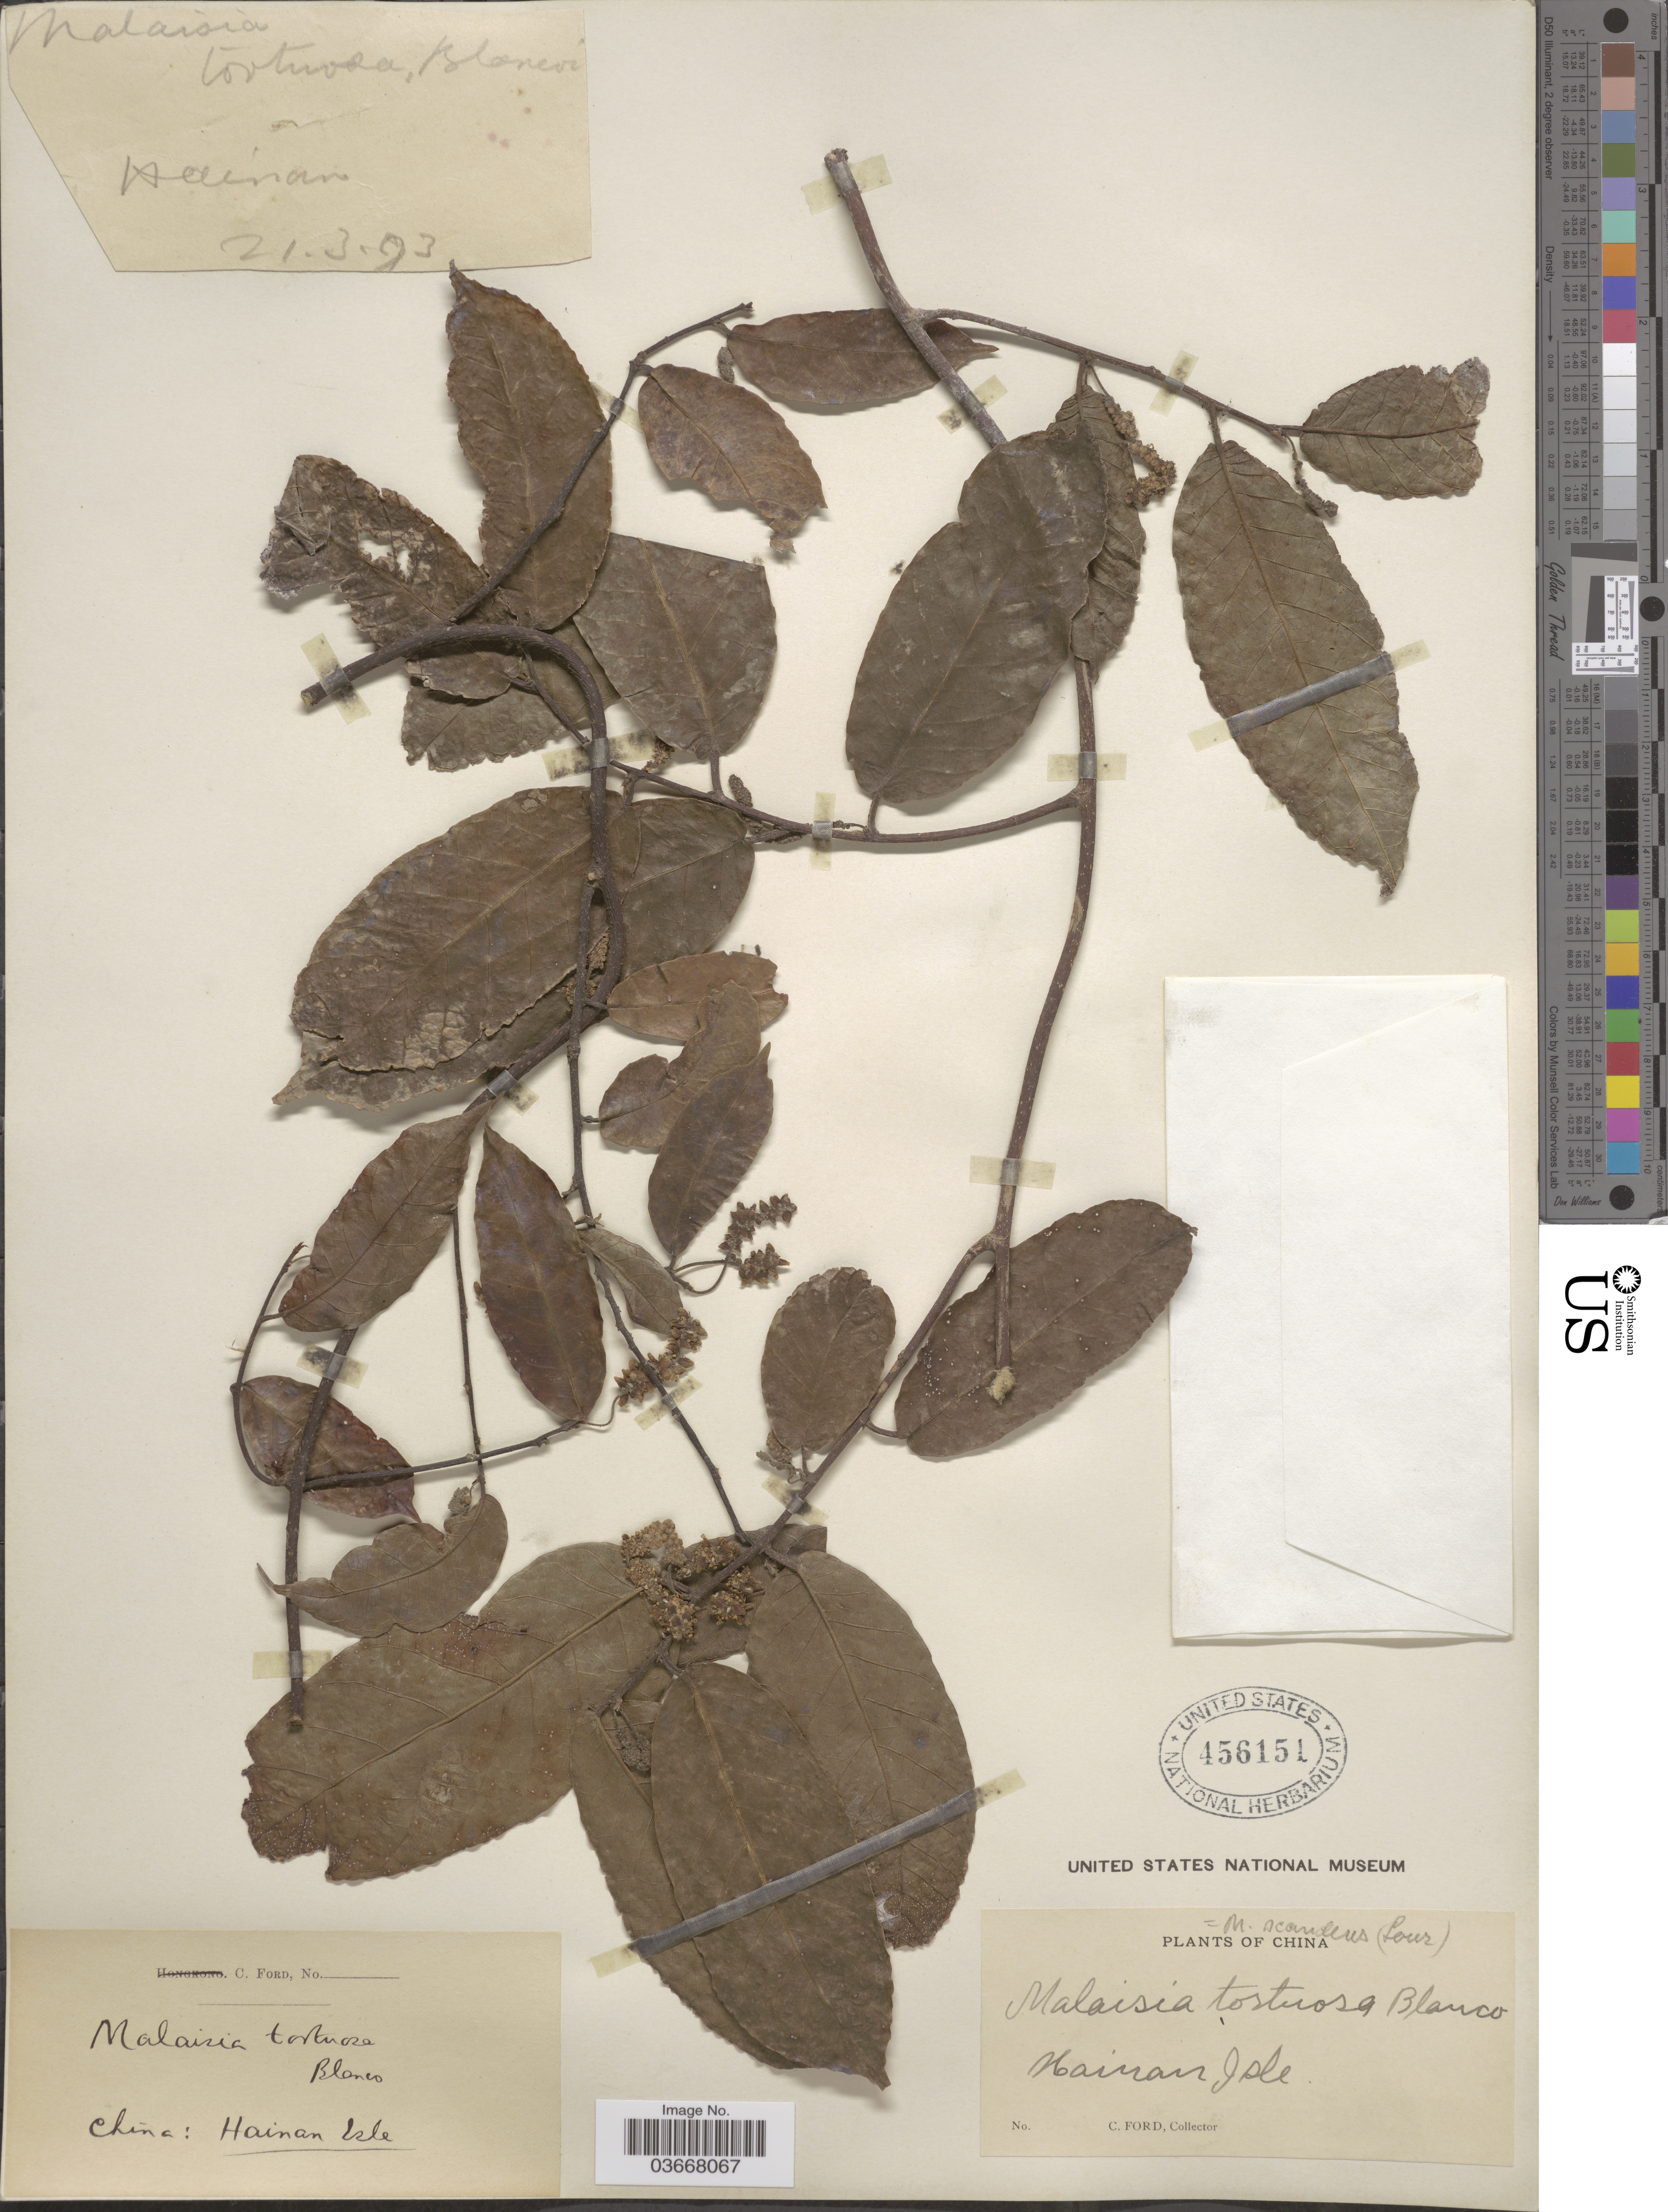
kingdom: Plantae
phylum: Tracheophyta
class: Magnoliopsida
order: Rosales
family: Moraceae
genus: Malaisia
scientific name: Malaisia scandens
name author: (Lour.) Planch.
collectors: C. Ford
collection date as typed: Transcribed d/m/y: 21/3/93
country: China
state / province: Hainan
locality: Hainan Isle.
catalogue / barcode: US 456151